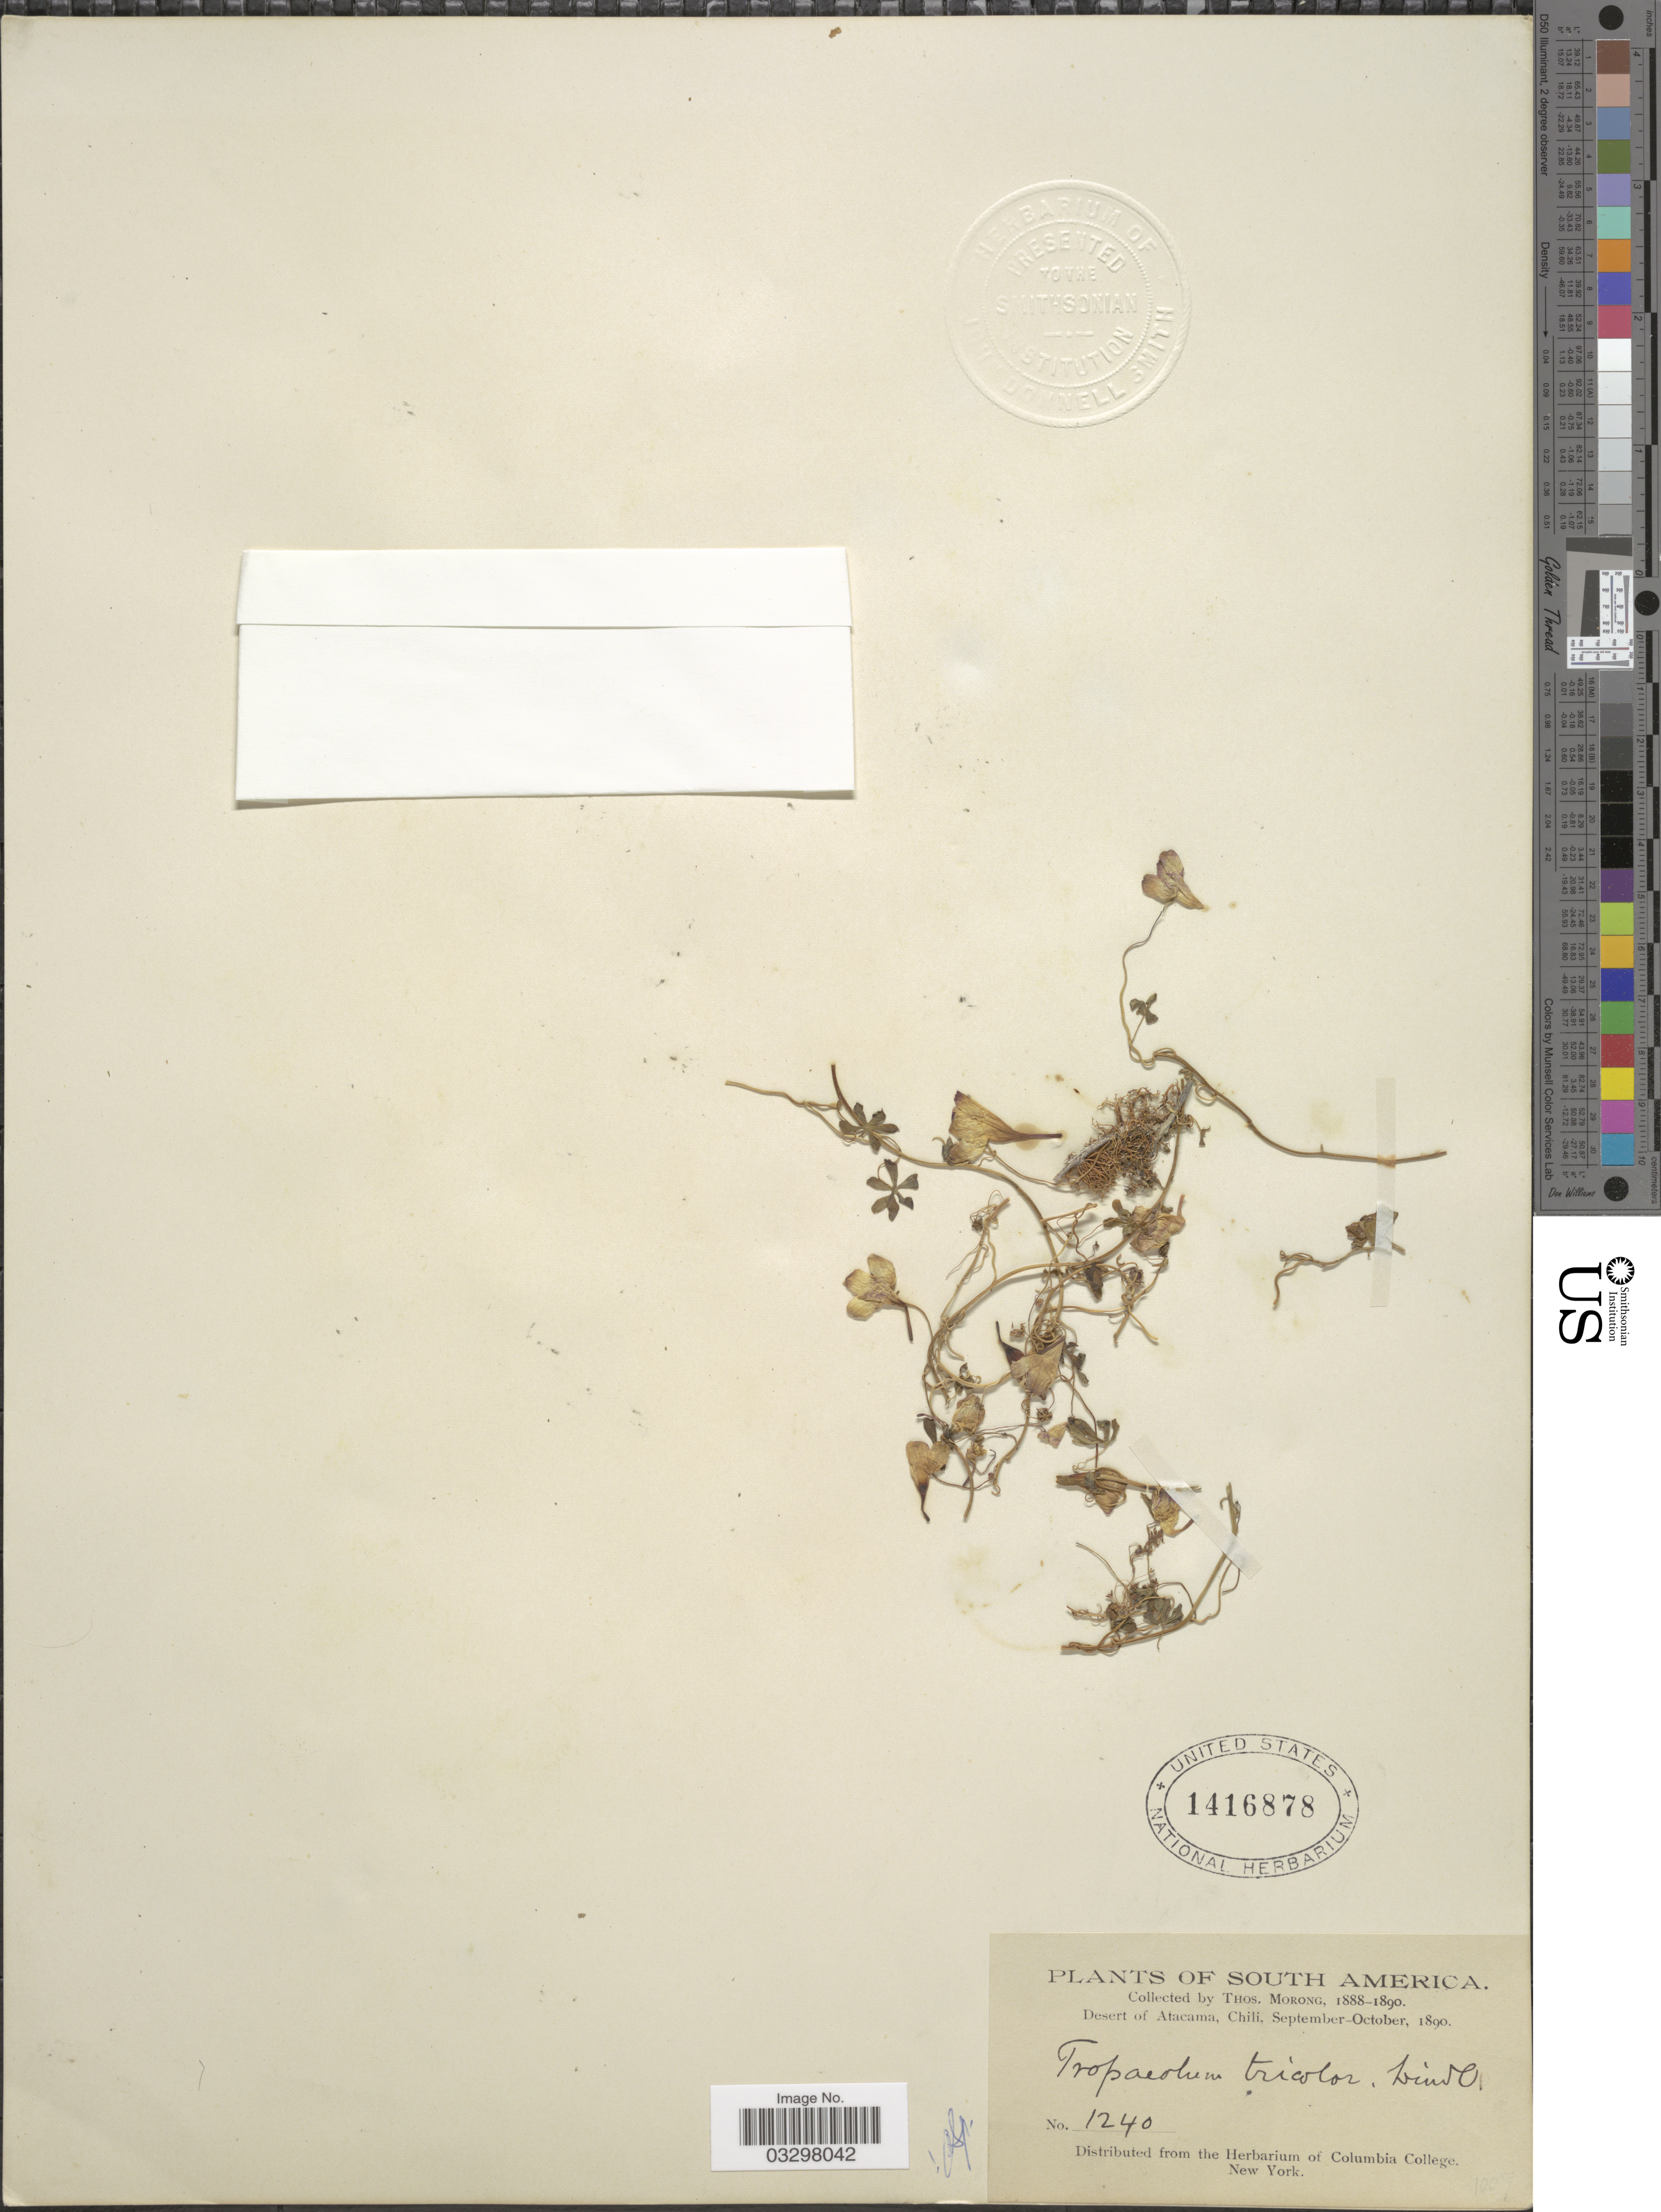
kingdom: Plantae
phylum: Tracheophyta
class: Magnoliopsida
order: Brassicales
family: Tropaeolaceae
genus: Tropaeolum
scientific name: Tropaeolum tricolor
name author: Sweet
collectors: ex herb. T. Morong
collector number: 1240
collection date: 1890-09/1890-10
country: Chile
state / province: Atacama (III)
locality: Desert of Atacama, Chili.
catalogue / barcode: US 1416878